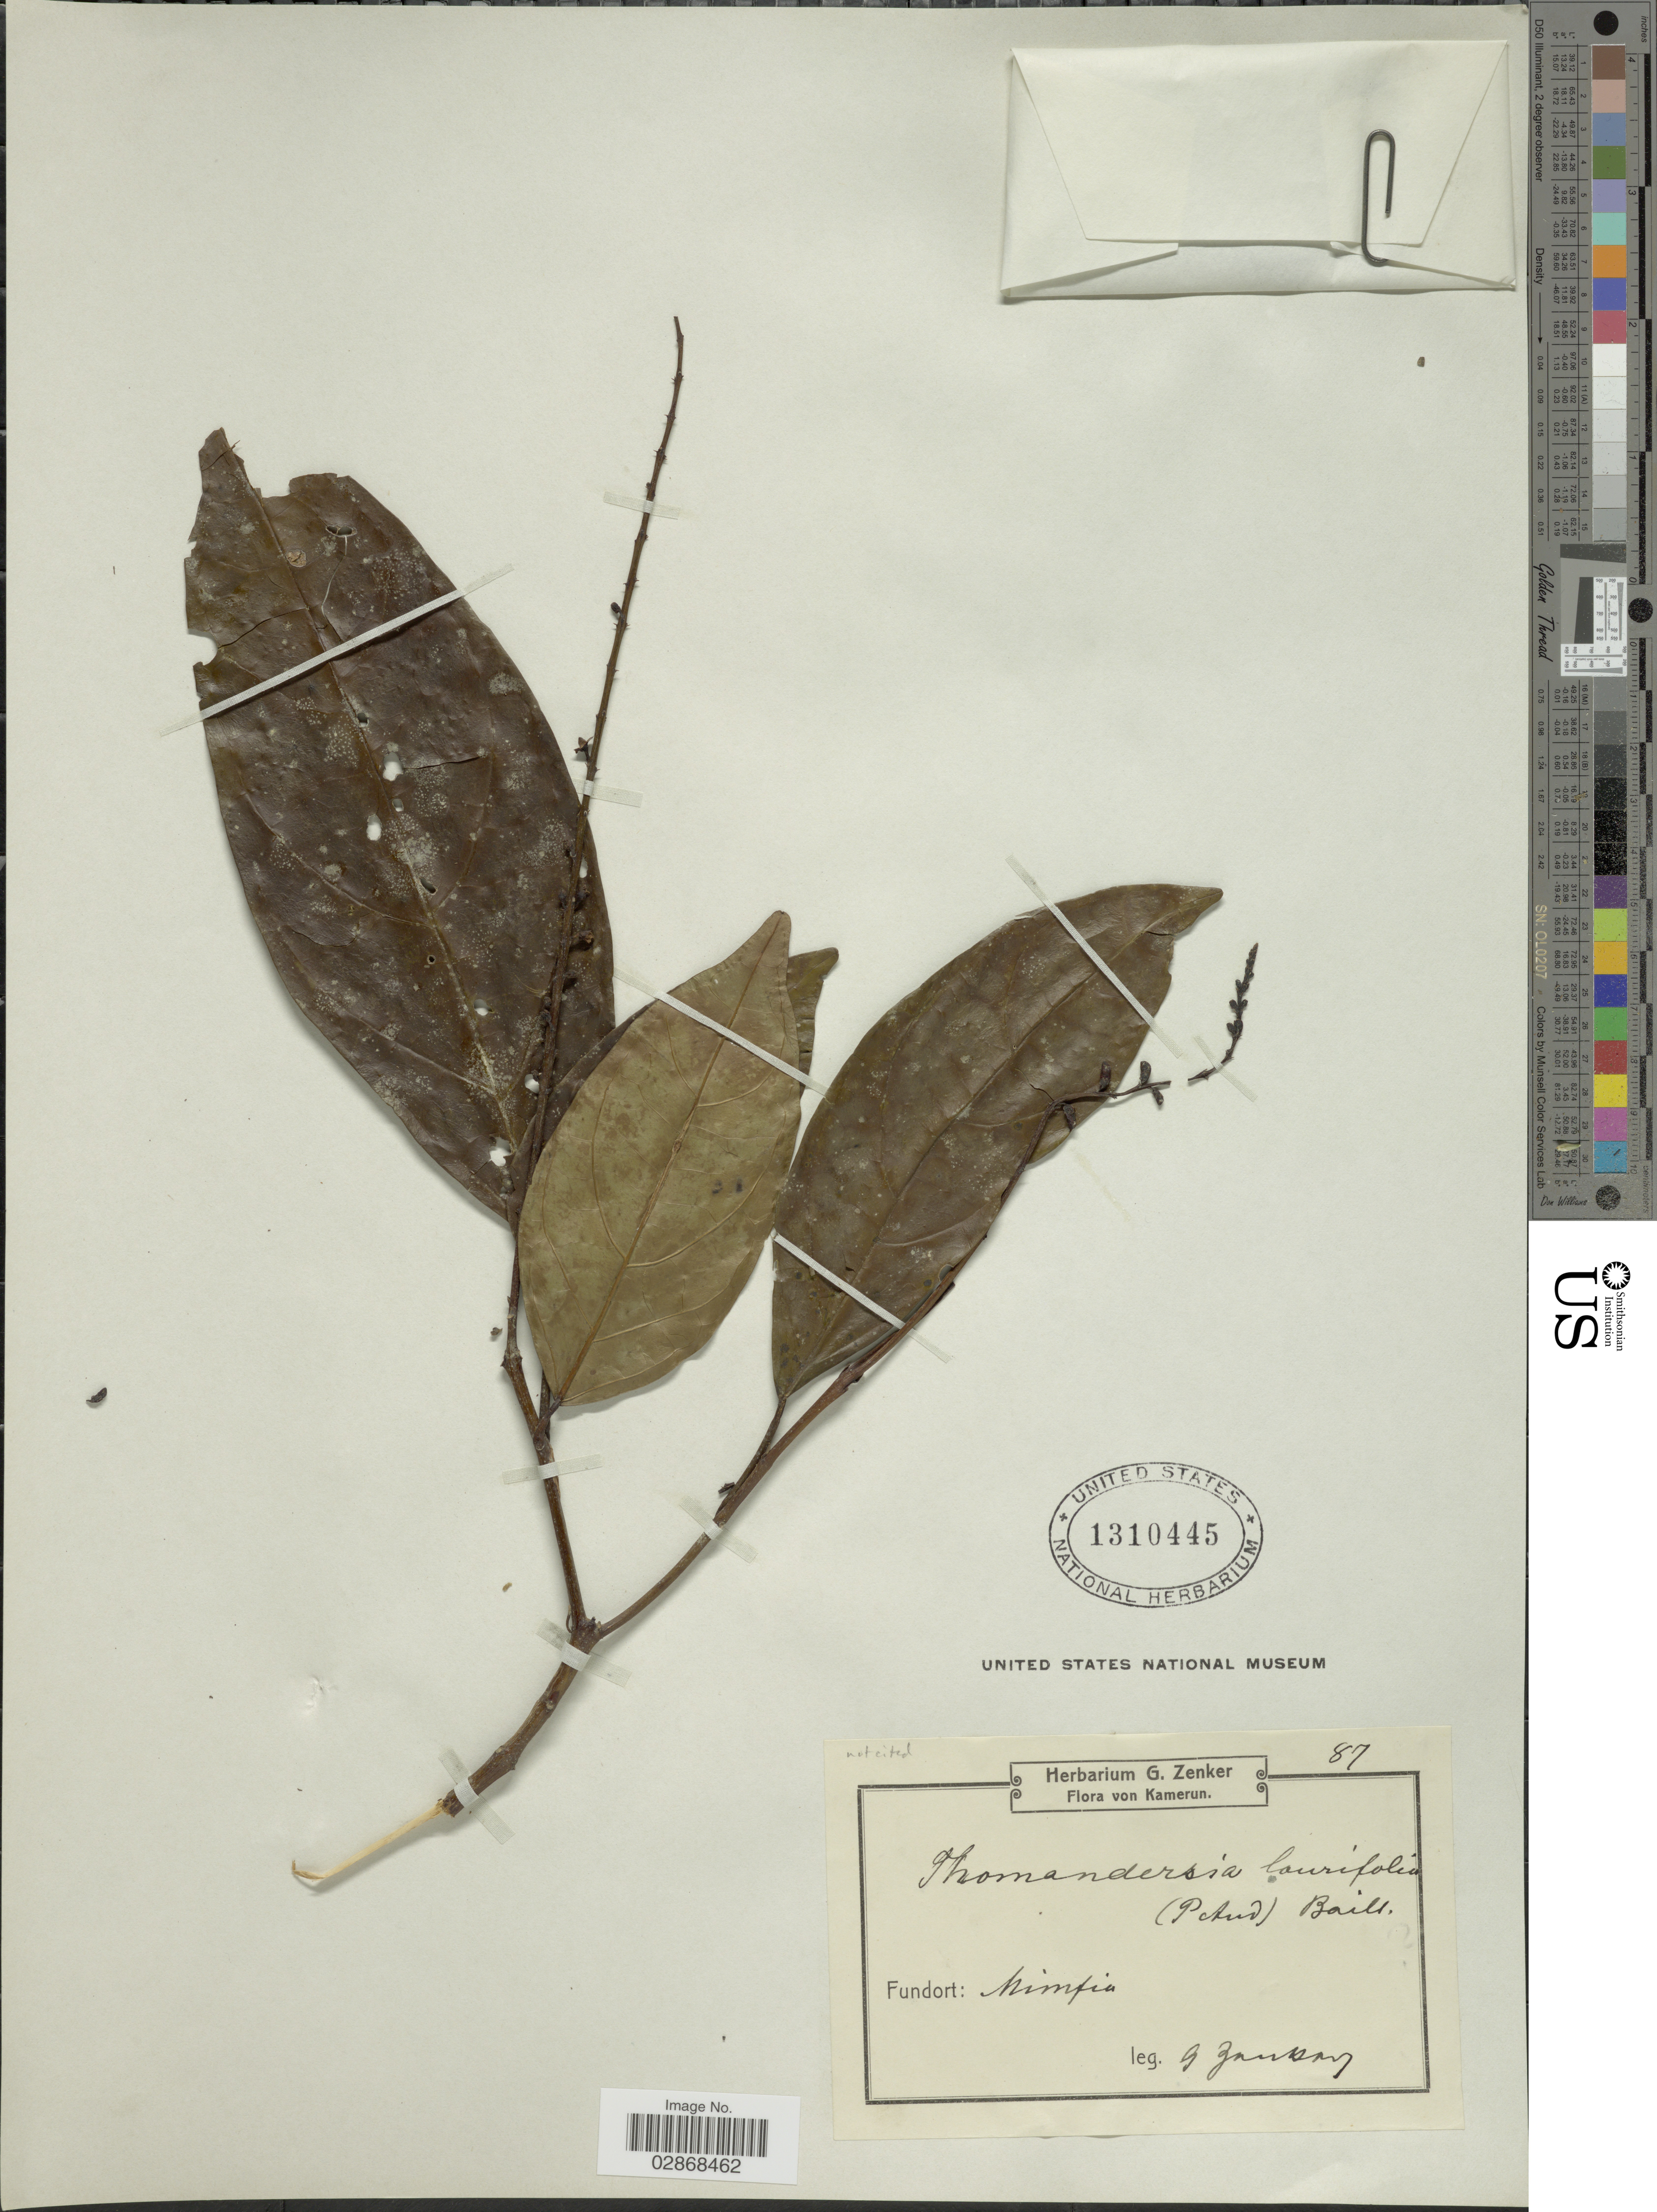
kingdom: Plantae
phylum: Tracheophyta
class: Magnoliopsida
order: Lamiales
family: Thomandersiaceae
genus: Thomandersia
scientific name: Thomandersia laurifolia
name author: (T. Anderson ex Benth.) Baill.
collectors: G. A. Zenker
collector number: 87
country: Cameroon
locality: Kamerun. Mimfia.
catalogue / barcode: US 1310445